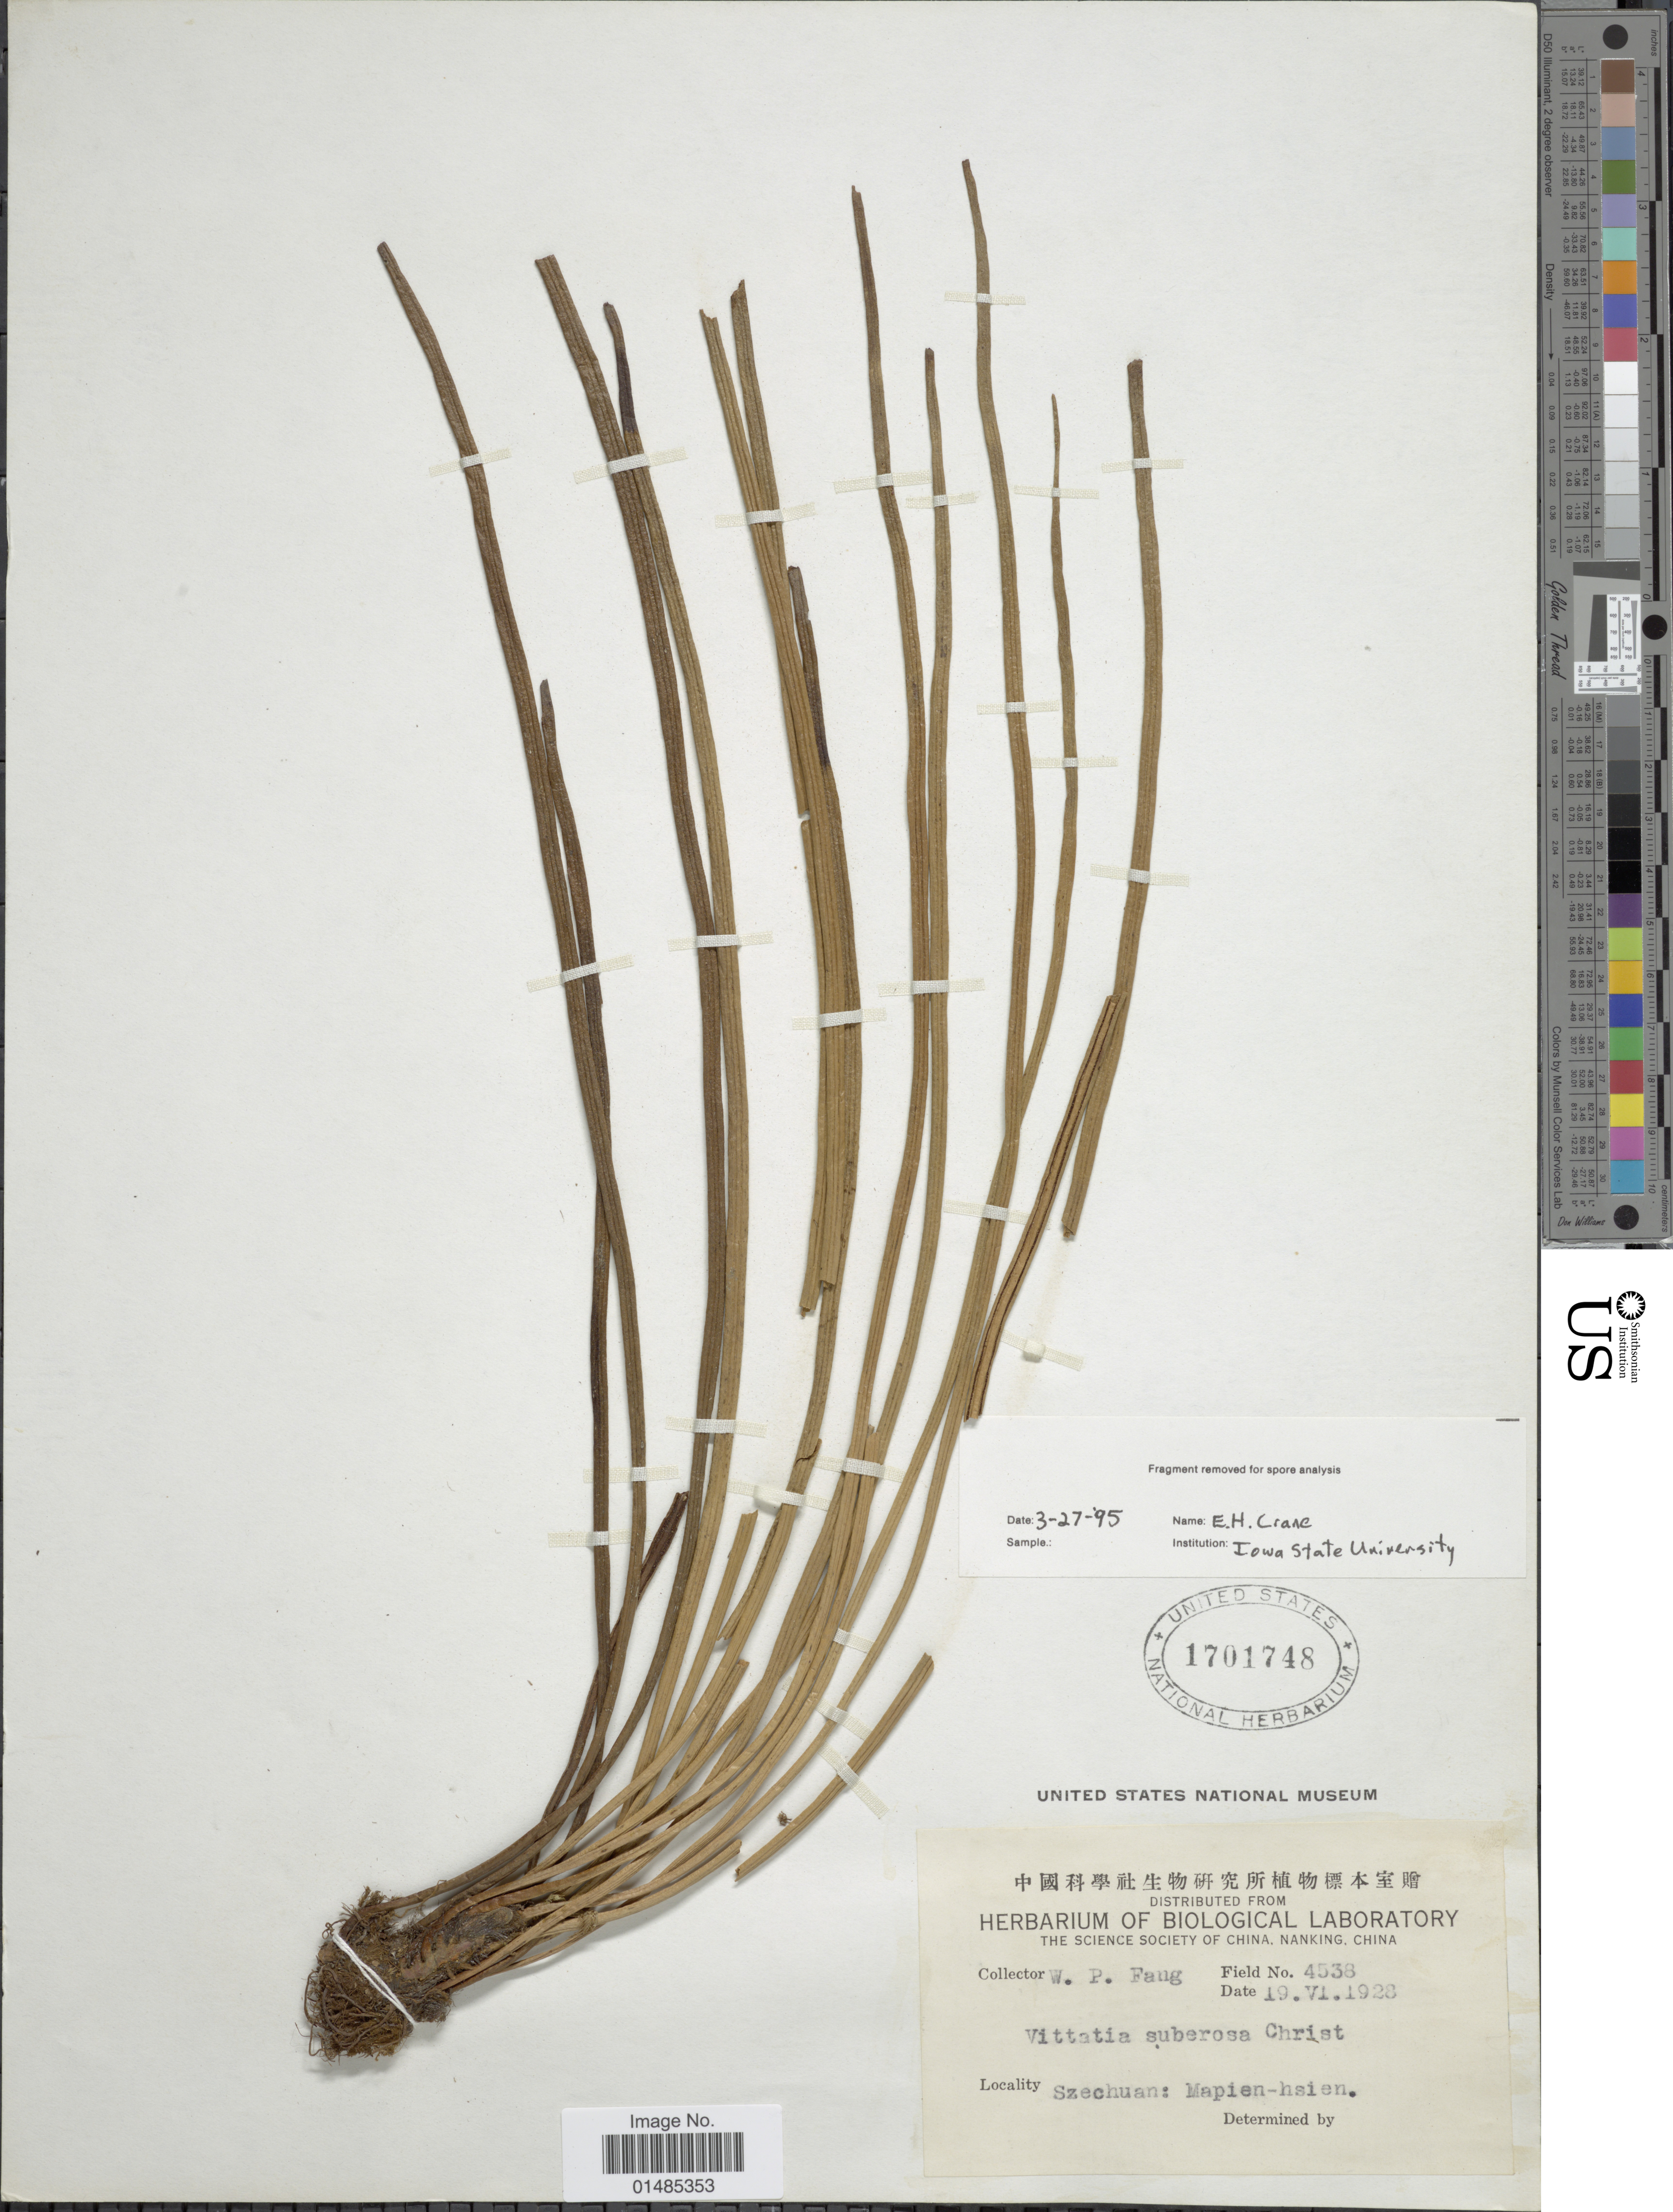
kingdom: Plantae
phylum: Tracheophyta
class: Polypodiopsida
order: Polypodiales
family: Pteridaceae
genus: Haplopteris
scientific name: Haplopteris fudzinoi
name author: (Makino) E.H. Crane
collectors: W. P. Fang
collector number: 4538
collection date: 1928-06-19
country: China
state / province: Sichuan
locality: Szechuan: Mapien-hsien.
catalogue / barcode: US 1701748